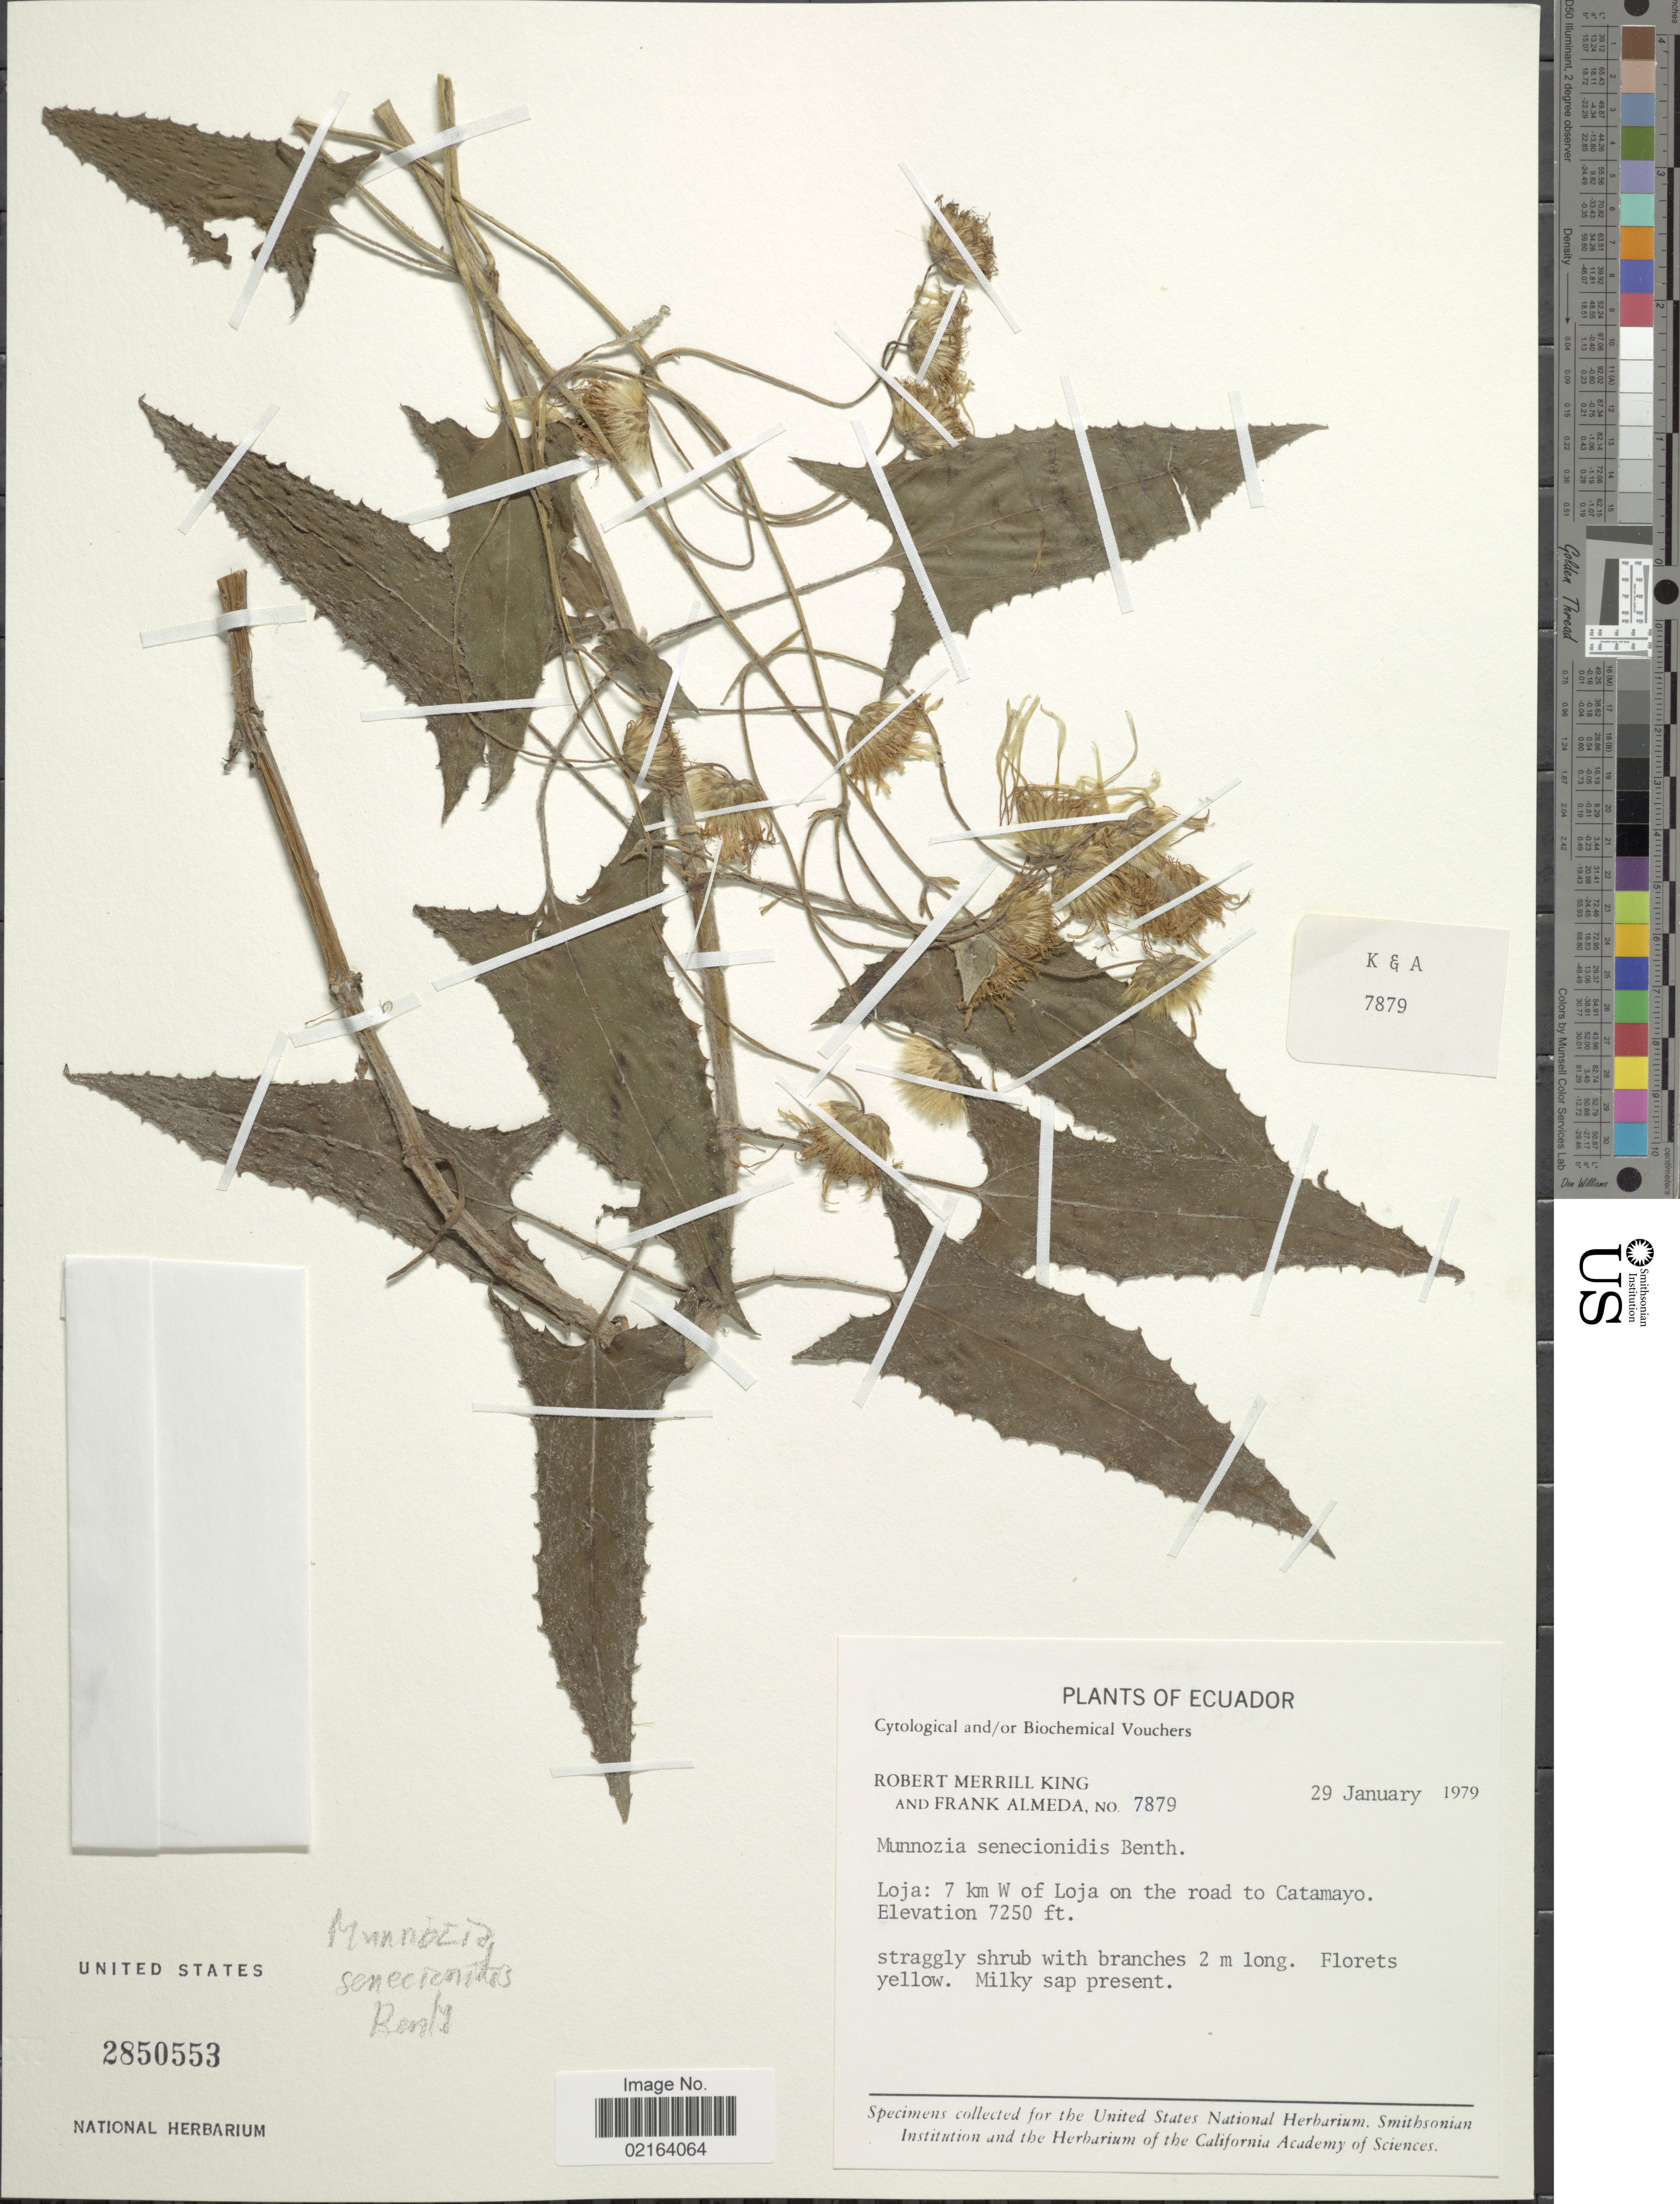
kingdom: Plantae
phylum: Tracheophyta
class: Magnoliopsida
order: Asterales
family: Asteraceae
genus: Munnozia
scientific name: Munnozia senecionidis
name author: Benth.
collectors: R. M. King & F. Almeda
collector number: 7879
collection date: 1979-01-29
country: Ecuador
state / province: Loja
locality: Loja: 7 km W of Loja on the road to Catamayo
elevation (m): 2210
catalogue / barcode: US 2850553